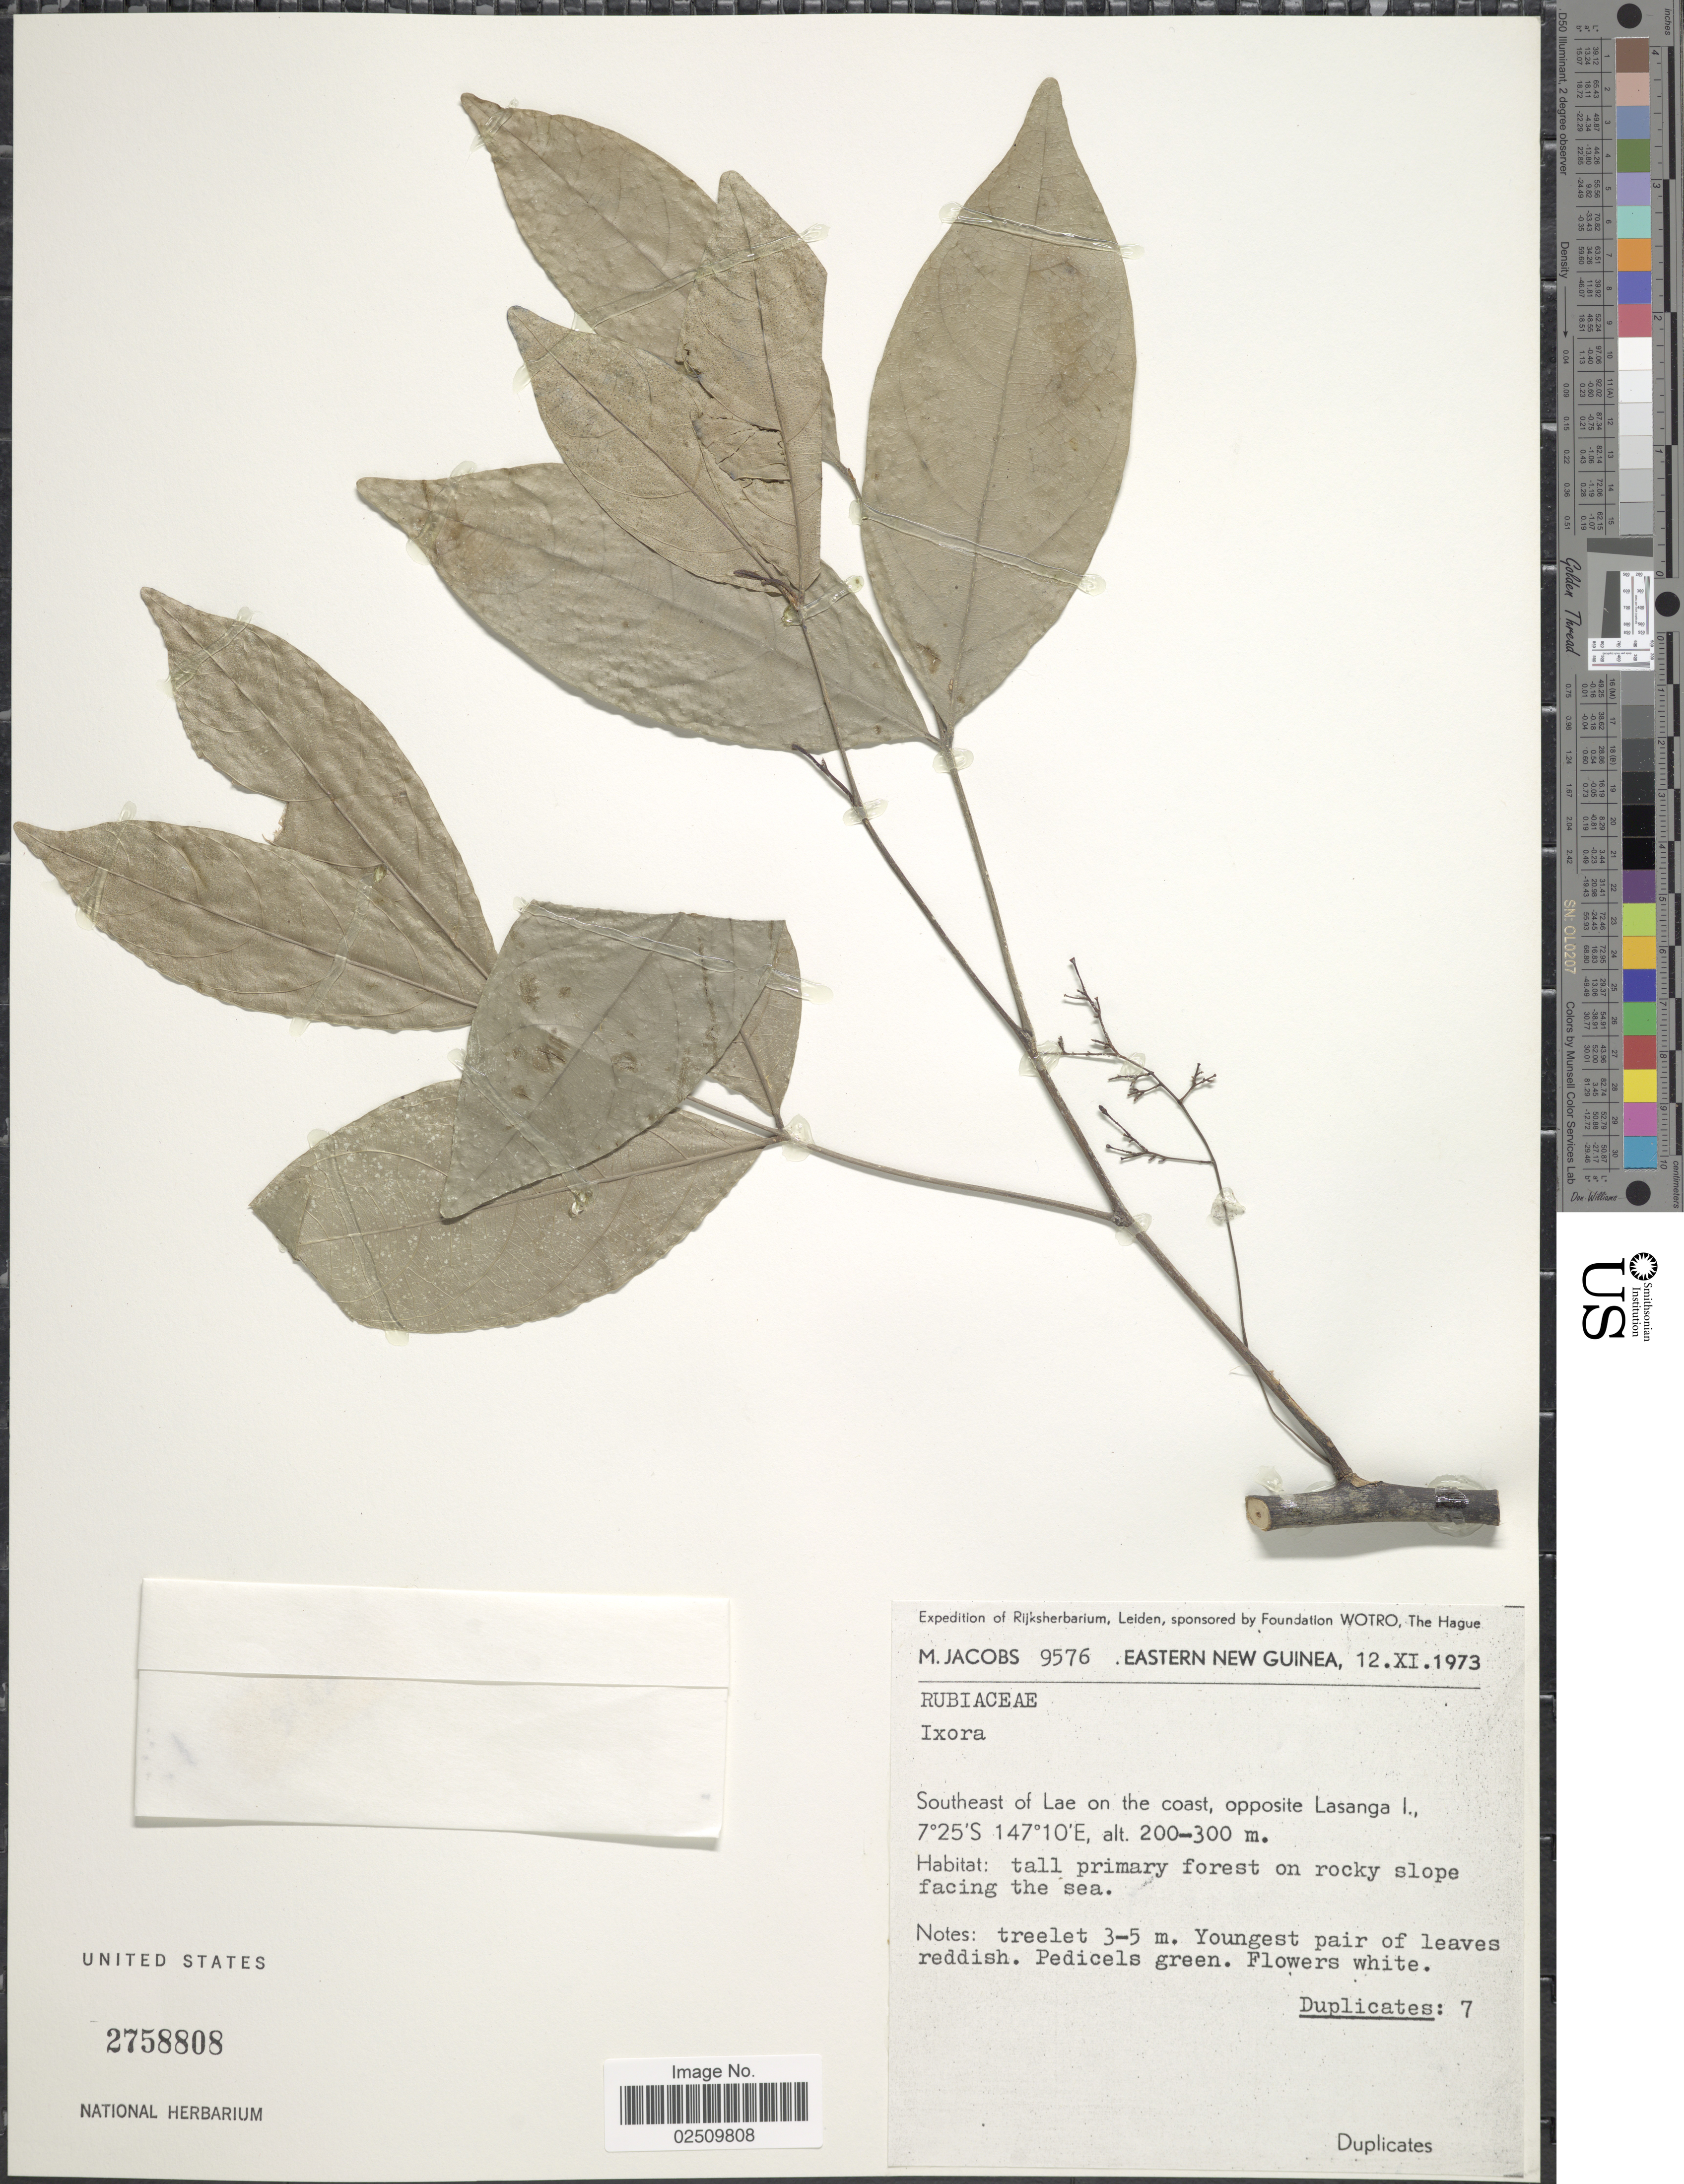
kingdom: Plantae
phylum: Tracheophyta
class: Magnoliopsida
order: Gentianales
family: Rubiaceae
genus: Ixora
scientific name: Ixora sp.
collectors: M. Jacobs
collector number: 9576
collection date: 1973-11-12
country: Papua New Guinea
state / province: Morobe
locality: Western New Guinea. Southeast of Lae on the coast, opposite Lasanga I.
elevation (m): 200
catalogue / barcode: US 2758808